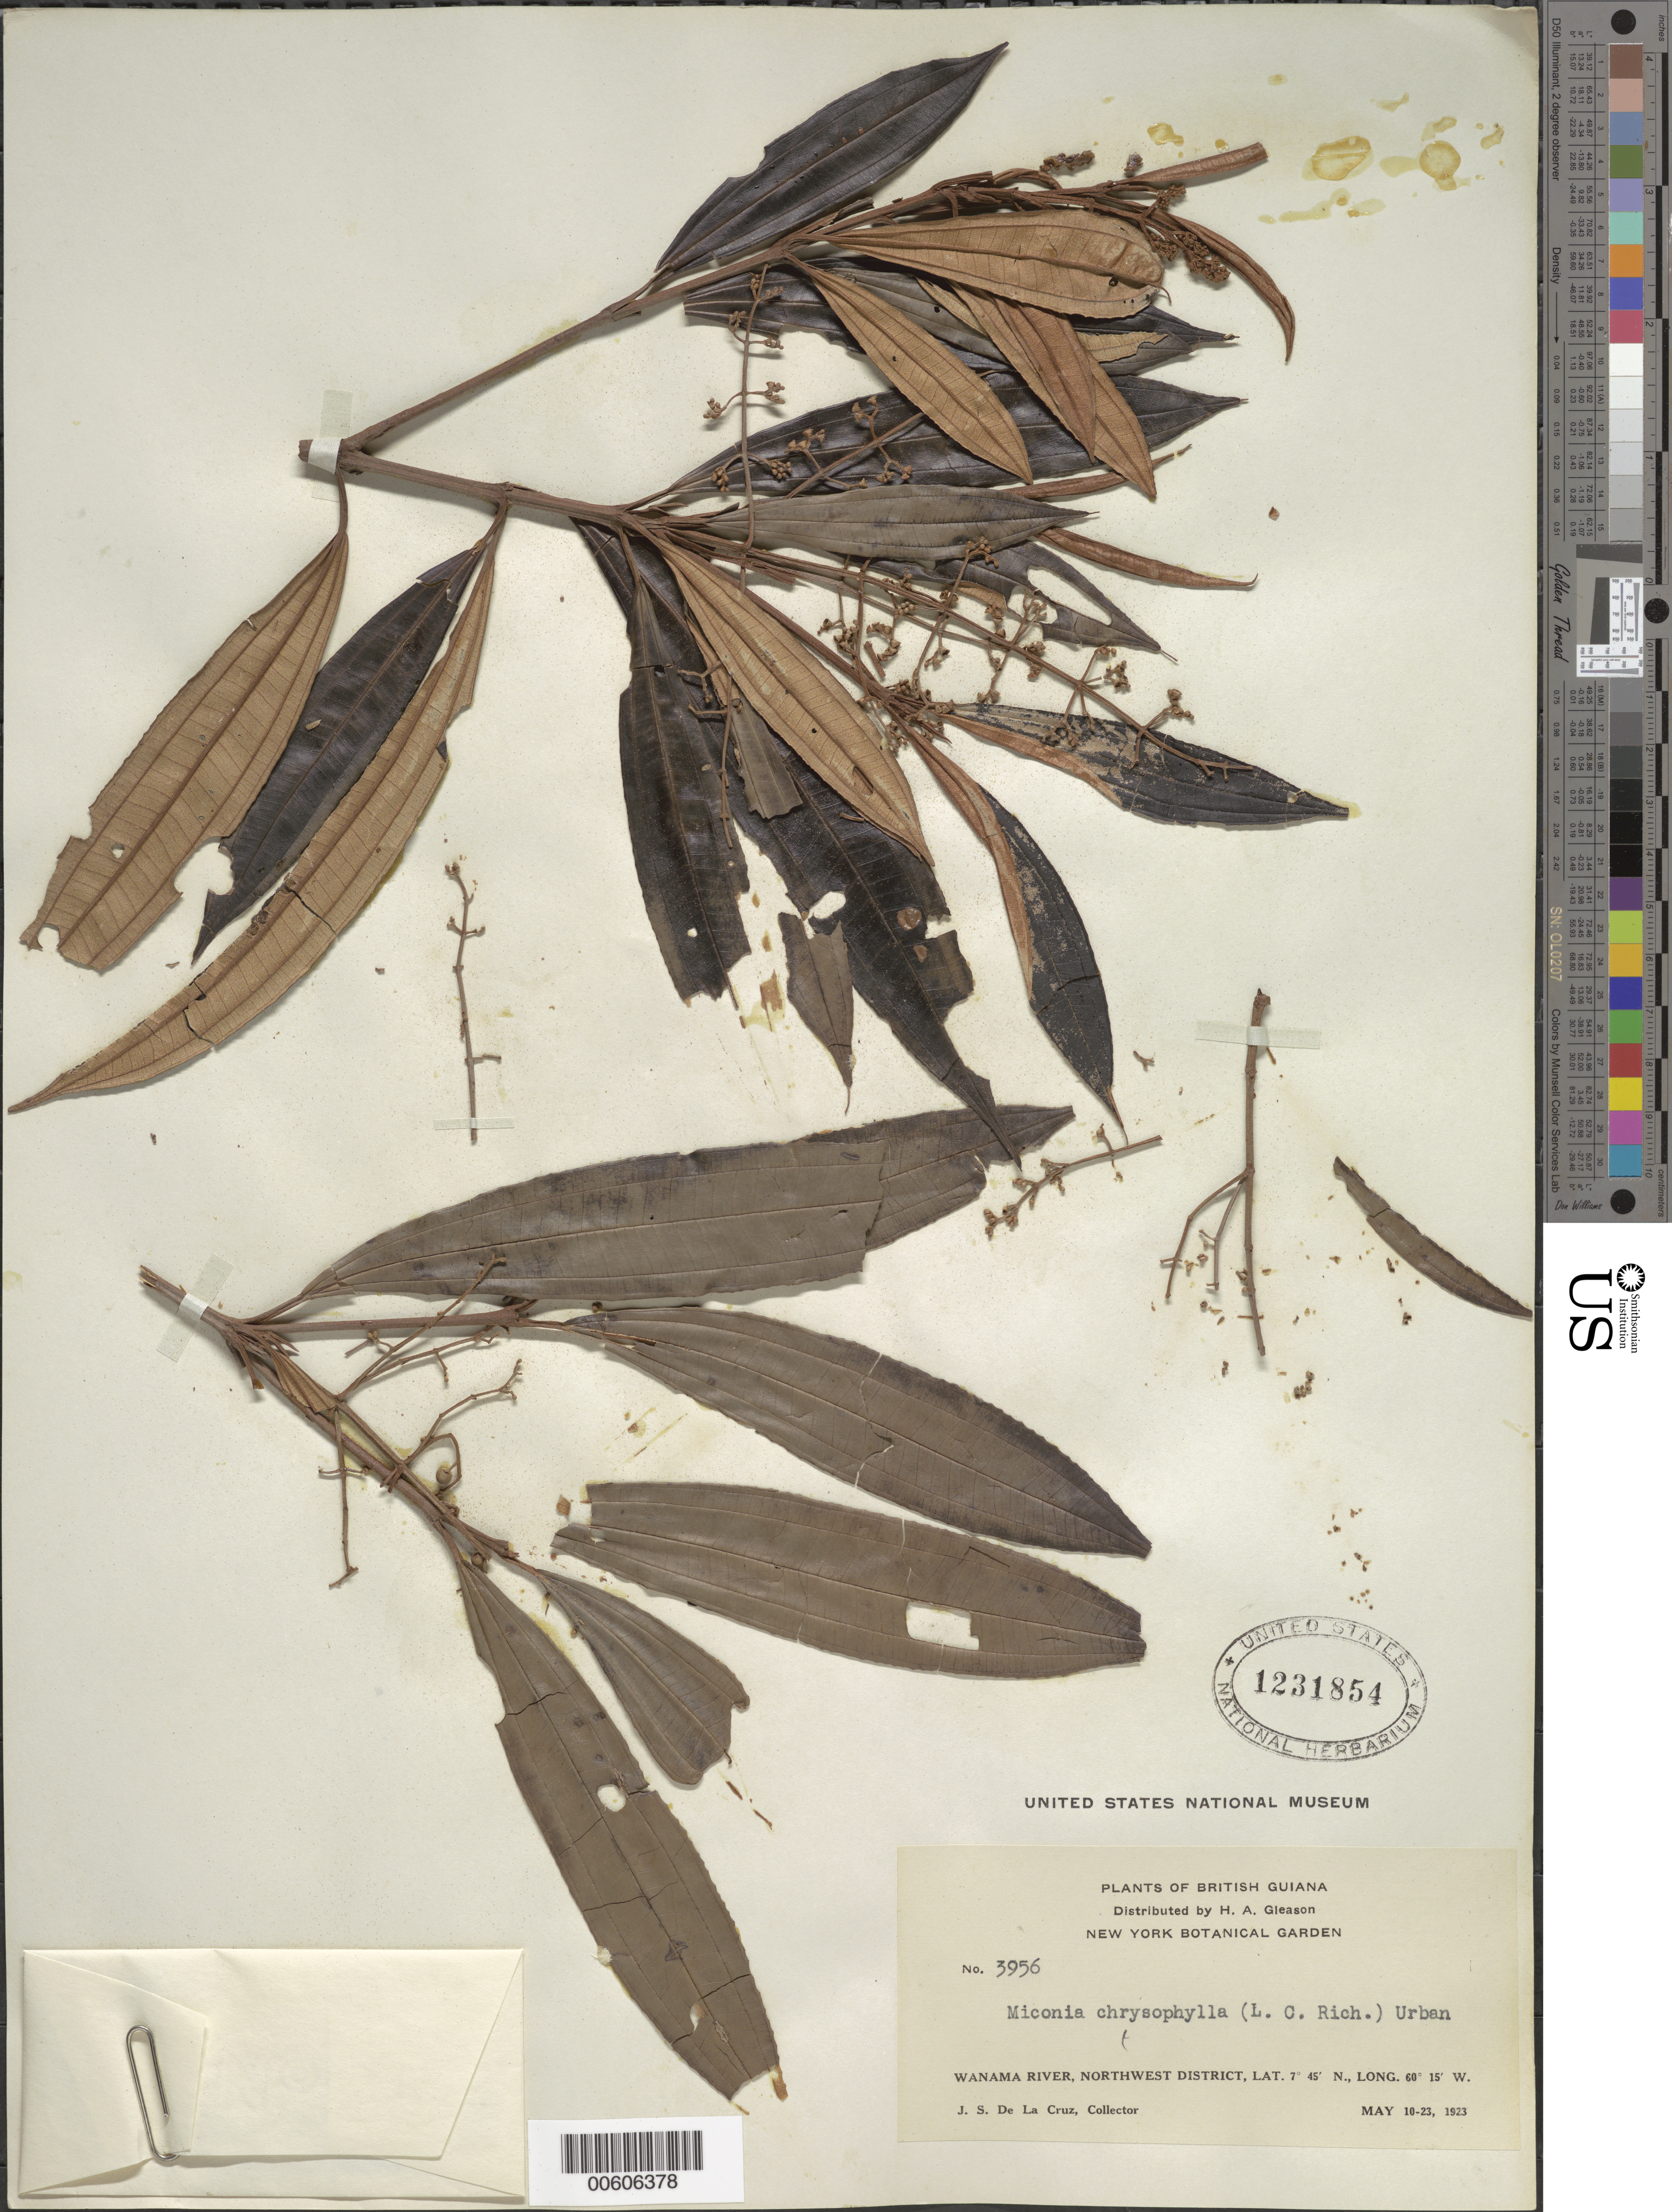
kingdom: Plantae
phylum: Tracheophyta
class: Magnoliopsida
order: Myrtales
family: Melastomataceae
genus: Miconia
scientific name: Miconia chrysophylla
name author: (Rich.) Urb.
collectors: J. S. de la Cruz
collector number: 3956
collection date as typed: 10-May-23 to 23-May-23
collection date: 1923-05-10/1923-05-23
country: Guyana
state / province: Barima-Waini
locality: Wanama R., NW District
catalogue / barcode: US 1231854